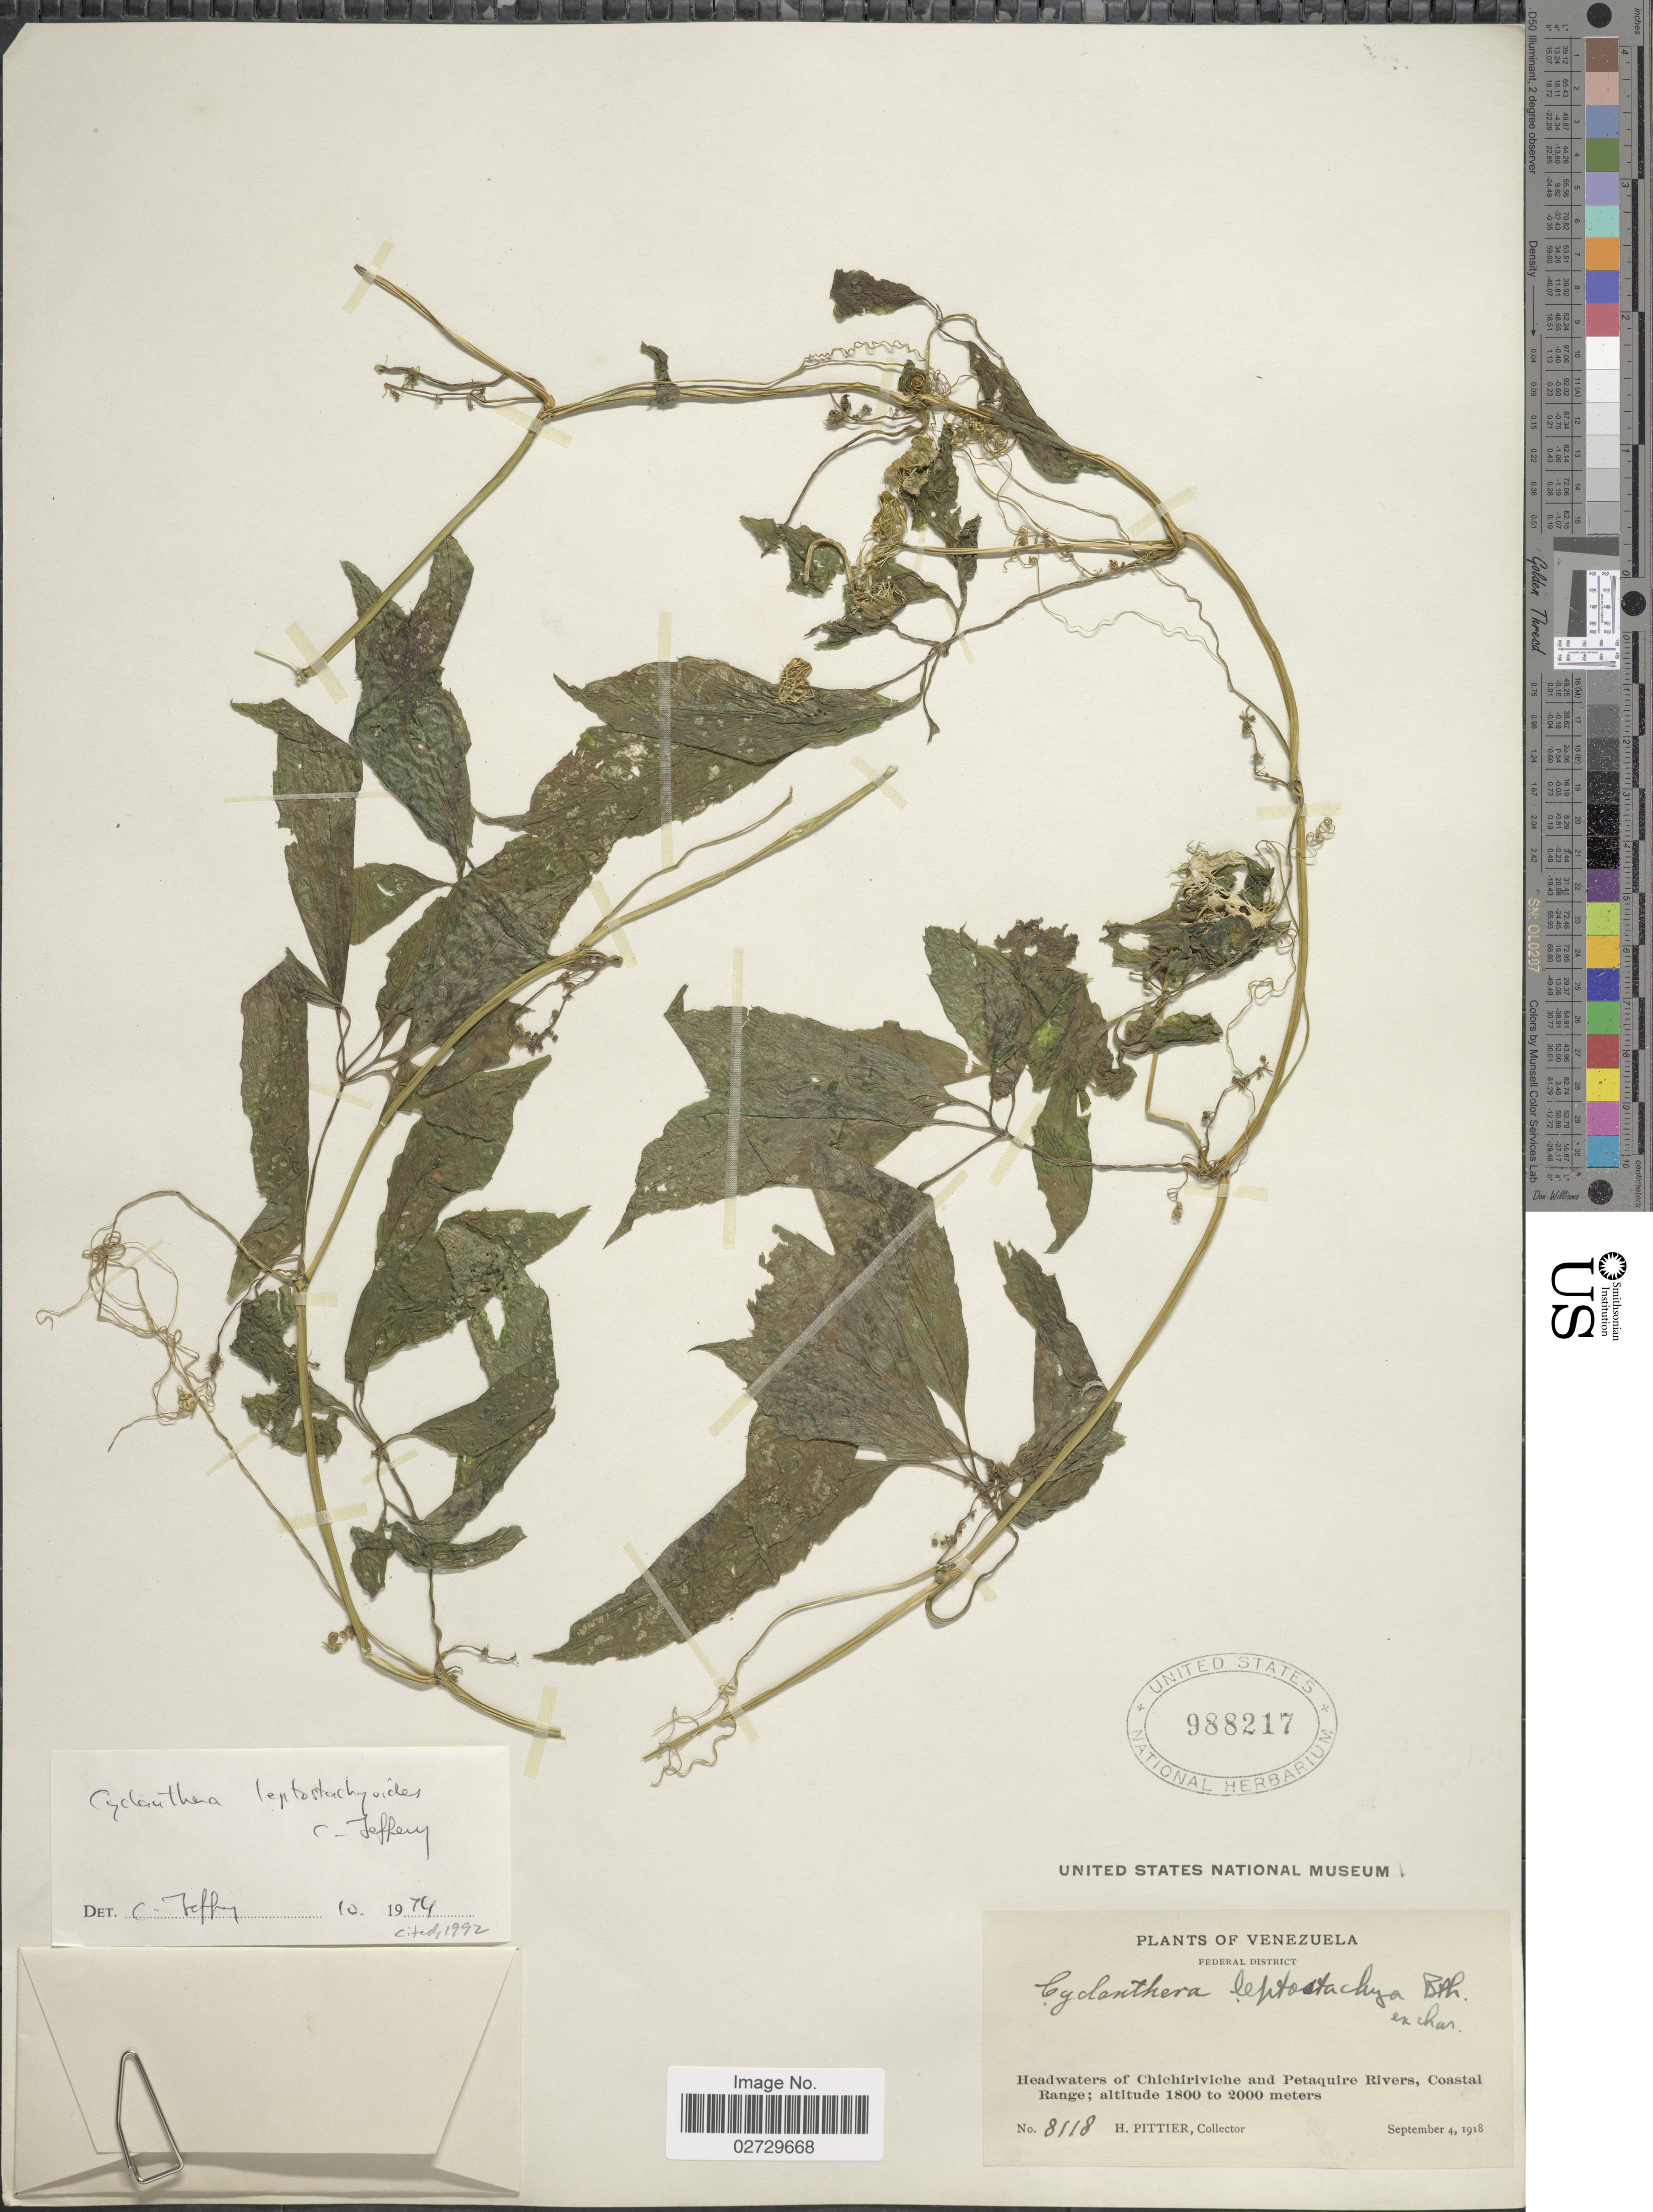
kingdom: Plantae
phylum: Tracheophyta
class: Magnoliopsida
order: Cucurbitales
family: Cucurbitaceae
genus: Cyclanthera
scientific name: Cyclanthera leptostachyoides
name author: C. Jeffrey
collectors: H. F. Pittier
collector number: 8118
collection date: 1918-09-04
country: Venezuela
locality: Federal District. Headwaters of Chichiriviche and Petaquire Rivers, Coastal Range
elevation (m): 1800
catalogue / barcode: US 988217